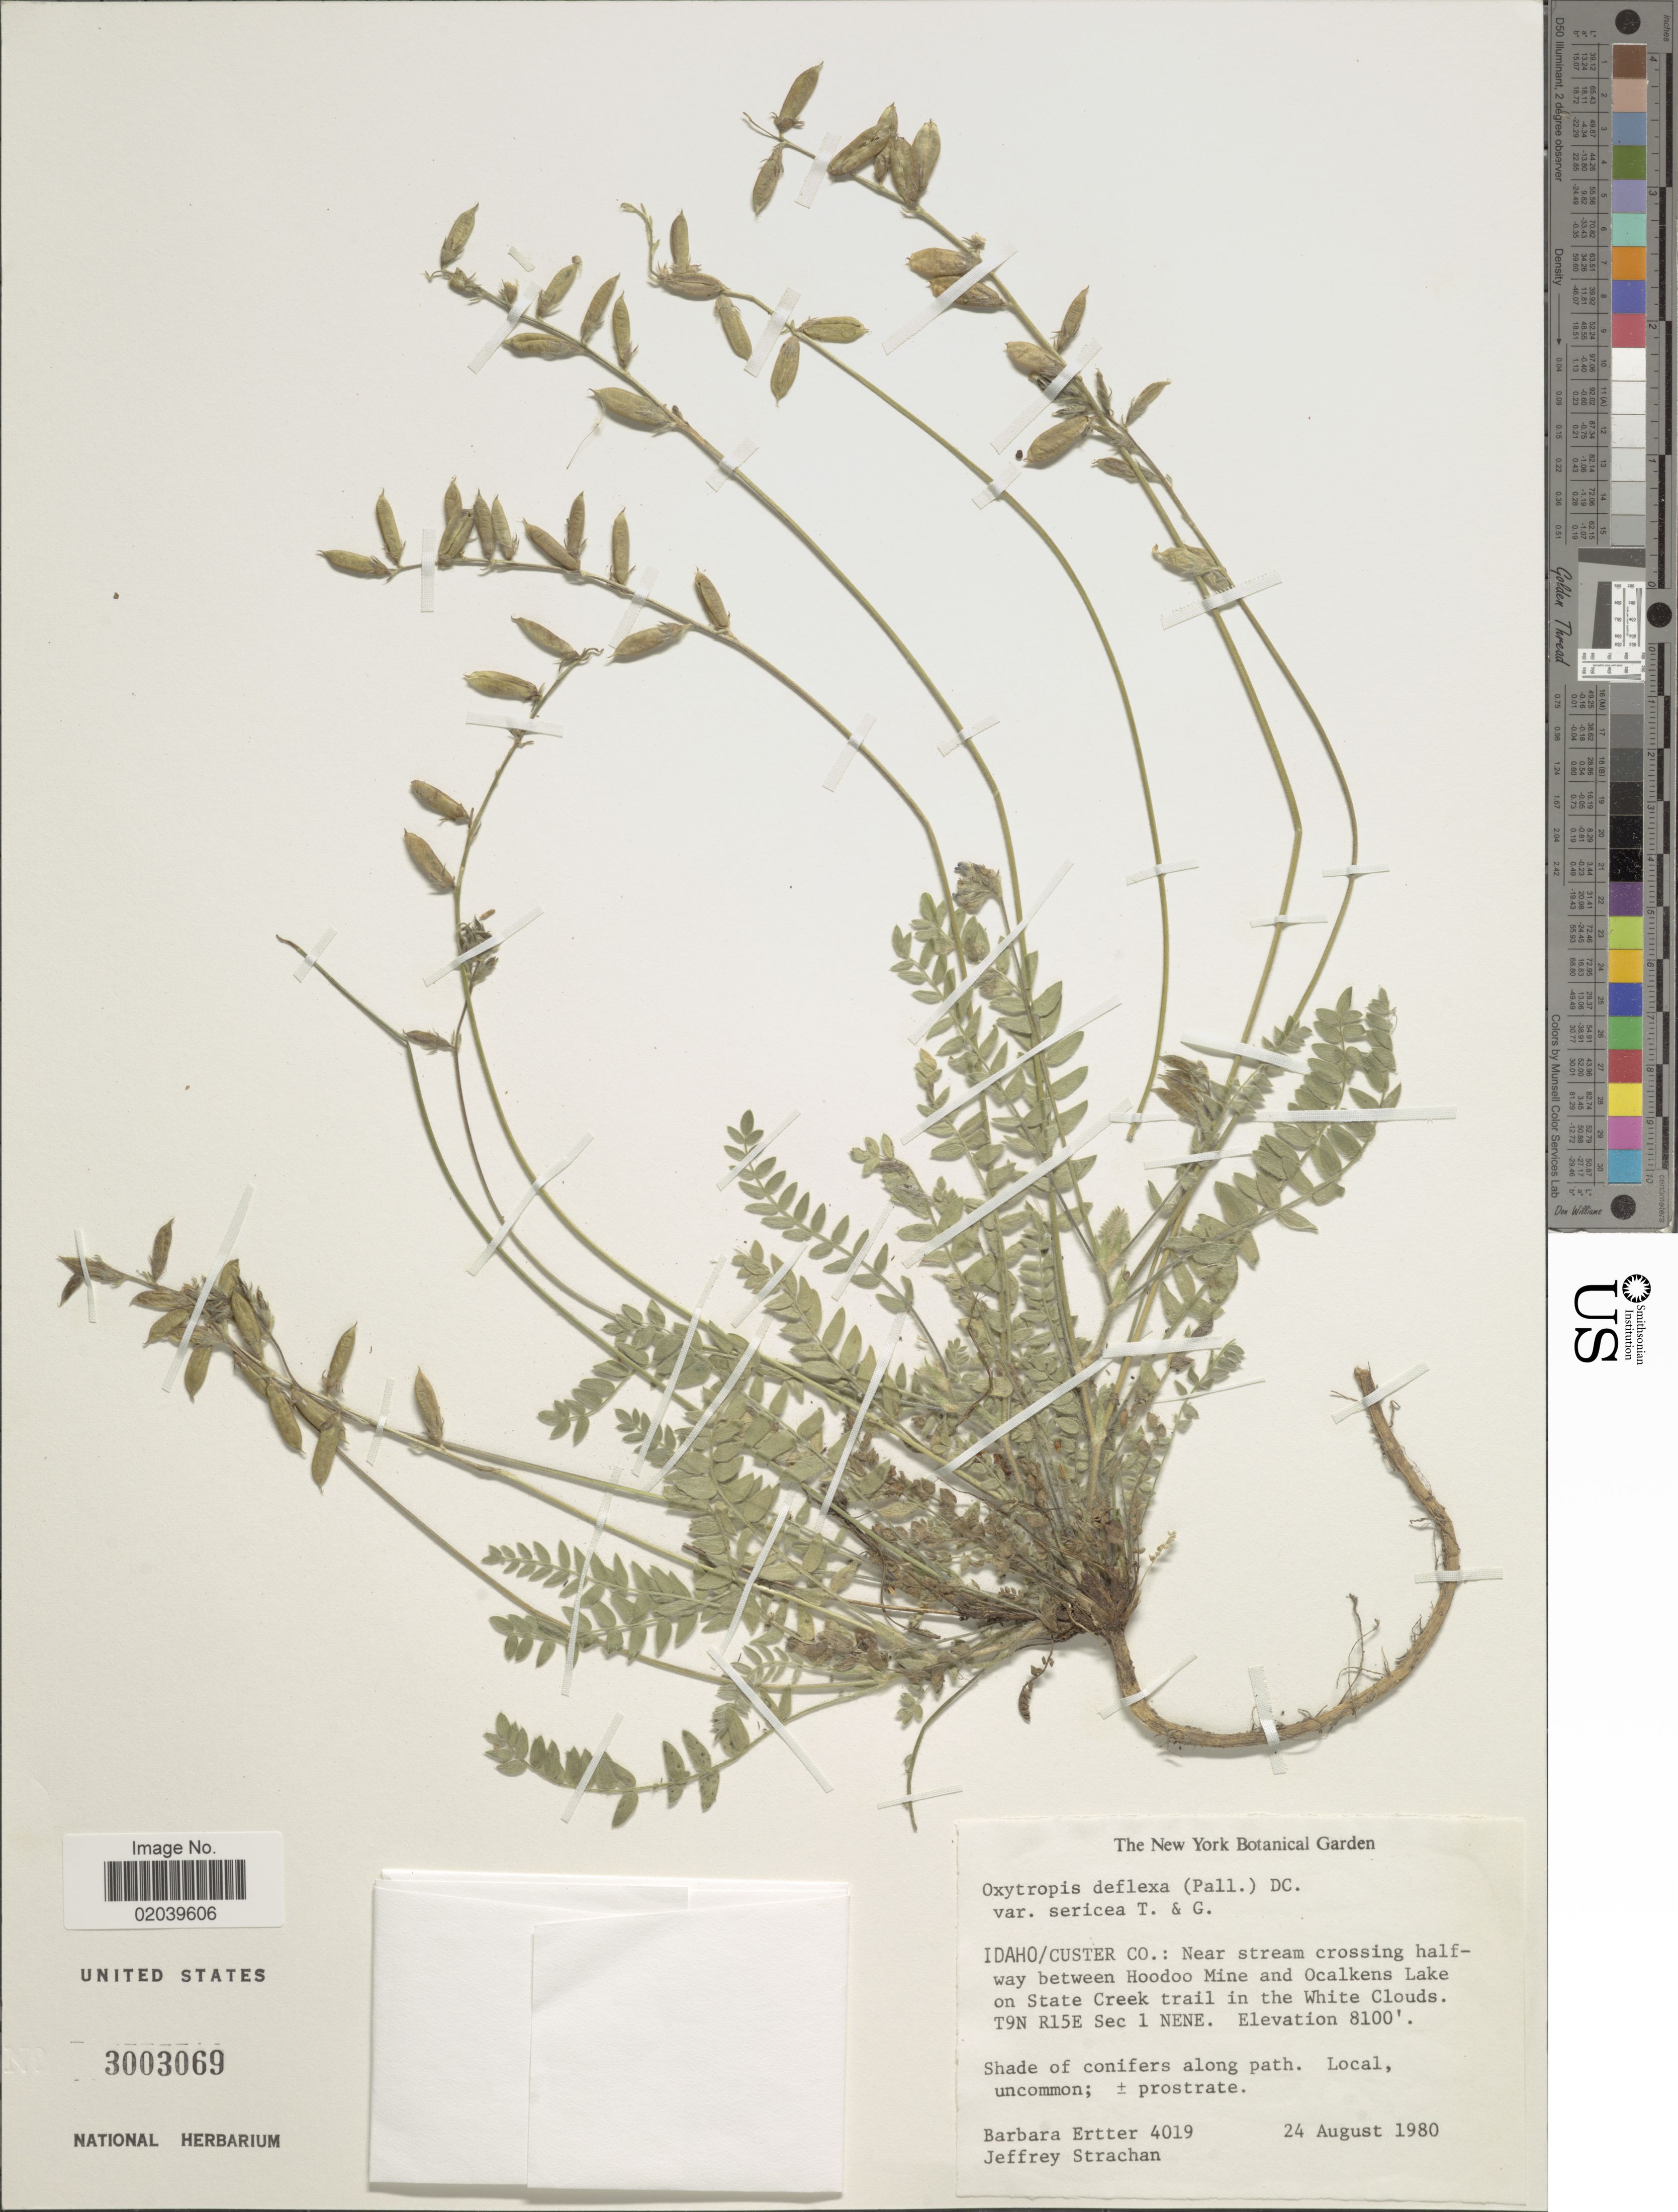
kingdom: Plantae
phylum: Tracheophyta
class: Magnoliopsida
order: Fabales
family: Fabaceae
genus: Oxytropis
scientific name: Oxytropis deflexa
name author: (Pall.) DC.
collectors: B. Ertter & J. Strachan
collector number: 4019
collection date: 1980-08-24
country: United States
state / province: Idaho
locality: Idaho/Custer Co: Near stream crossing halfway between Hoodoo and Ocalkens Lake on State Creek trail in the White Clouds, T9N R15E Sec 1 NENE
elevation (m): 2469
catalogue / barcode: US 3003069